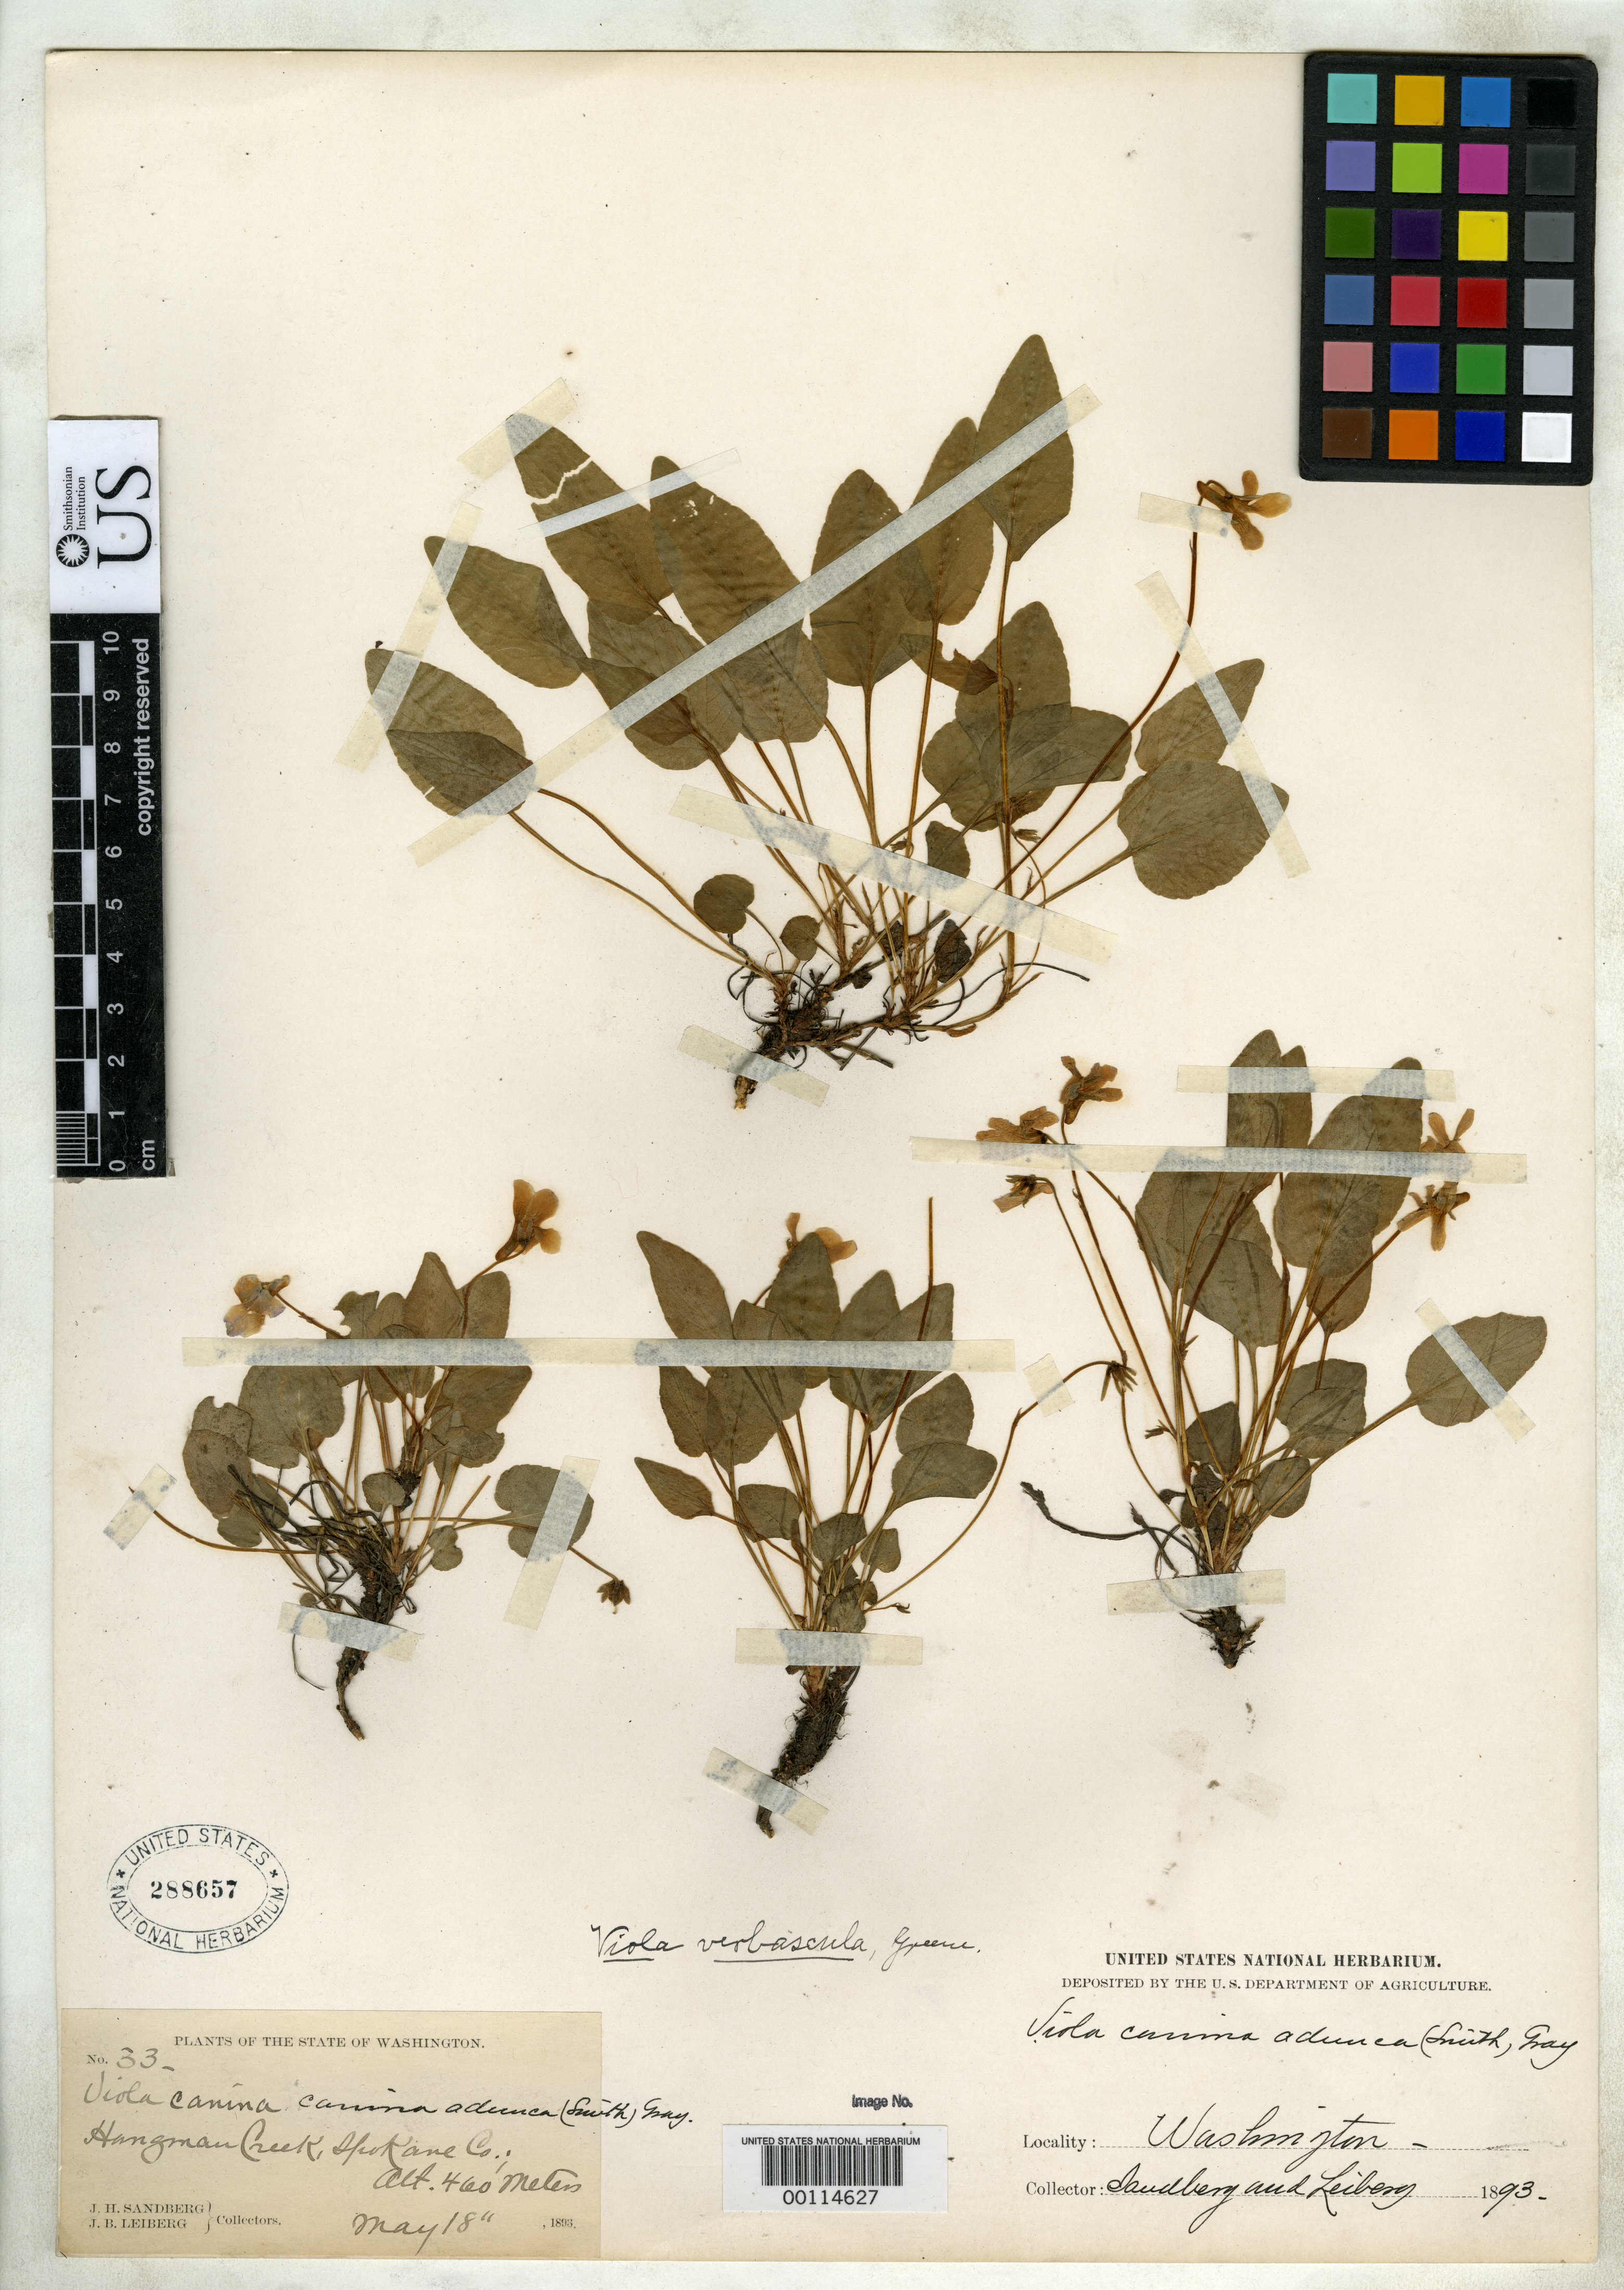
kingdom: Plantae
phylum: Tracheophyta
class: Magnoliopsida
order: Malpighiales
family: Violaceae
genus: Viola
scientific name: Viola verbascula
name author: Greene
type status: Isotype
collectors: J. H. Sandberg & J. Leiberg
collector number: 33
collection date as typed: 14 May 1893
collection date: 1893-05-14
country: United States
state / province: Washington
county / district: Spokane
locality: Hangman Creek.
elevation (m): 460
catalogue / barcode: US 288657